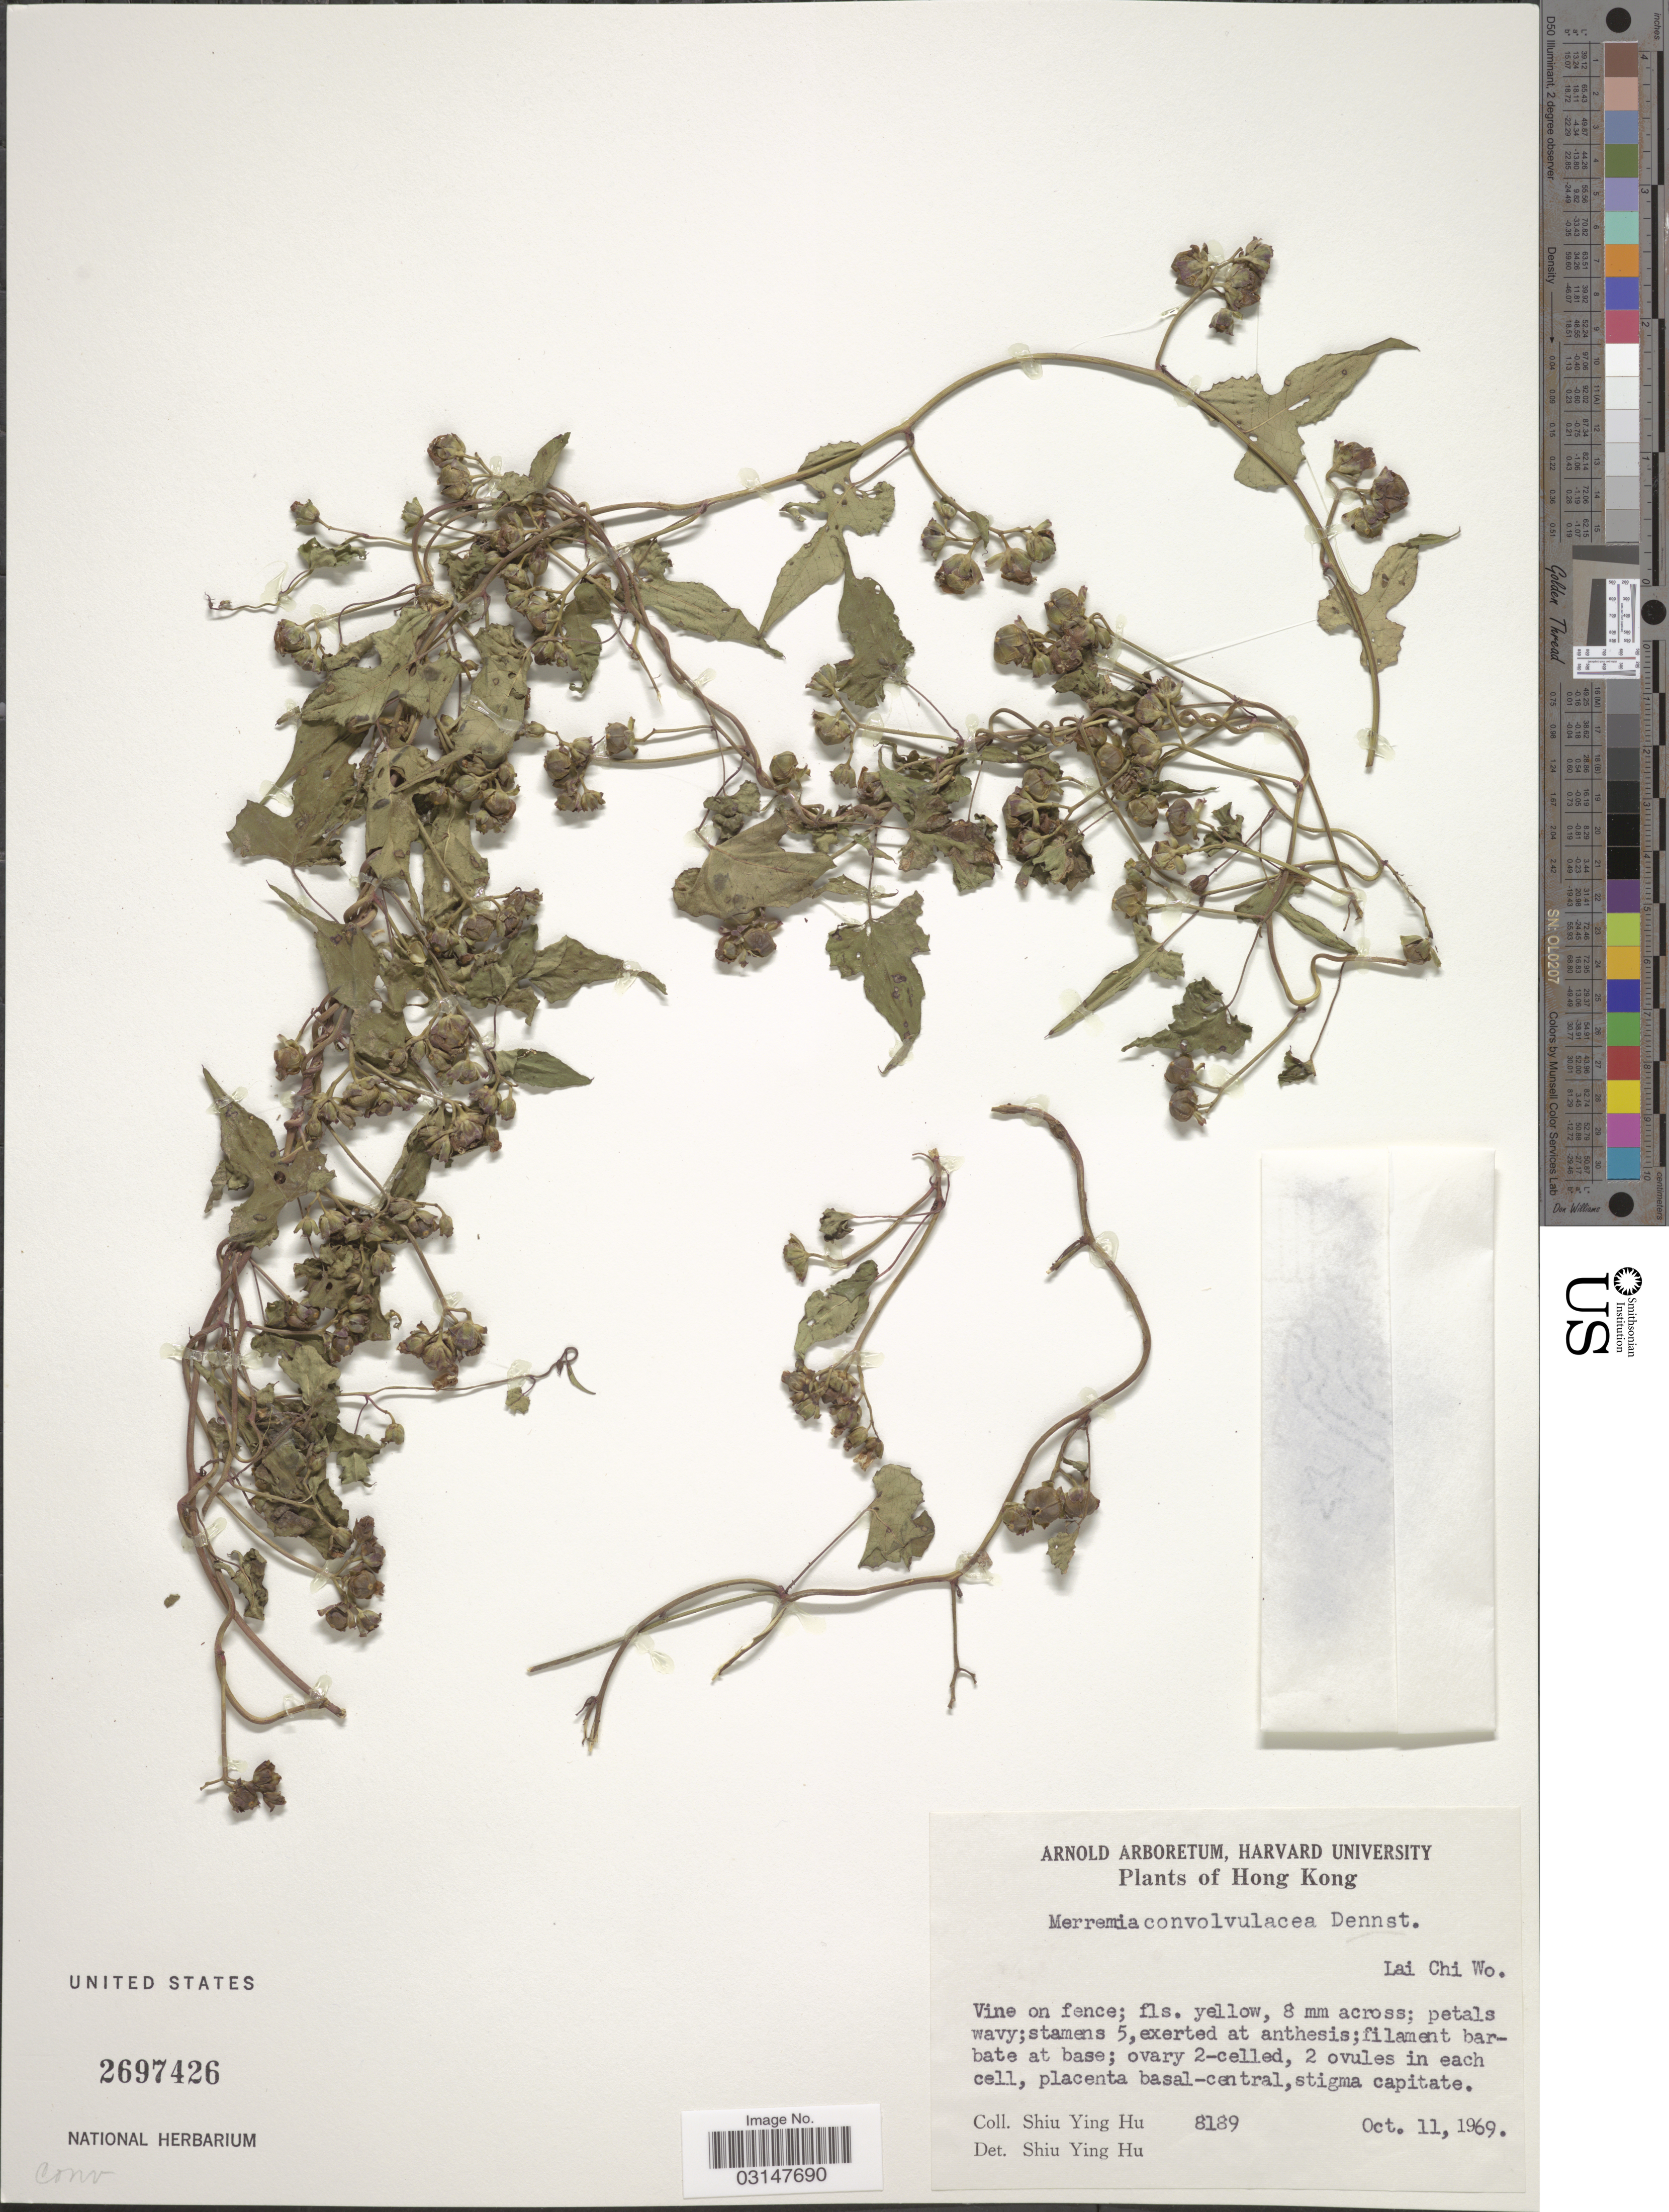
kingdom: Plantae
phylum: Tracheophyta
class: Magnoliopsida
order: Solanales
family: Convolvulaceae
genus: Merremia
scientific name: Merremia hederacea f. hederacea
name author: (Burm. f.) Hallier f.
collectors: S. Y. Hu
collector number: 8189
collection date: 1969-10-11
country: China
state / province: Hong Kong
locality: Lai Chi Wo.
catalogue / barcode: US 2697426